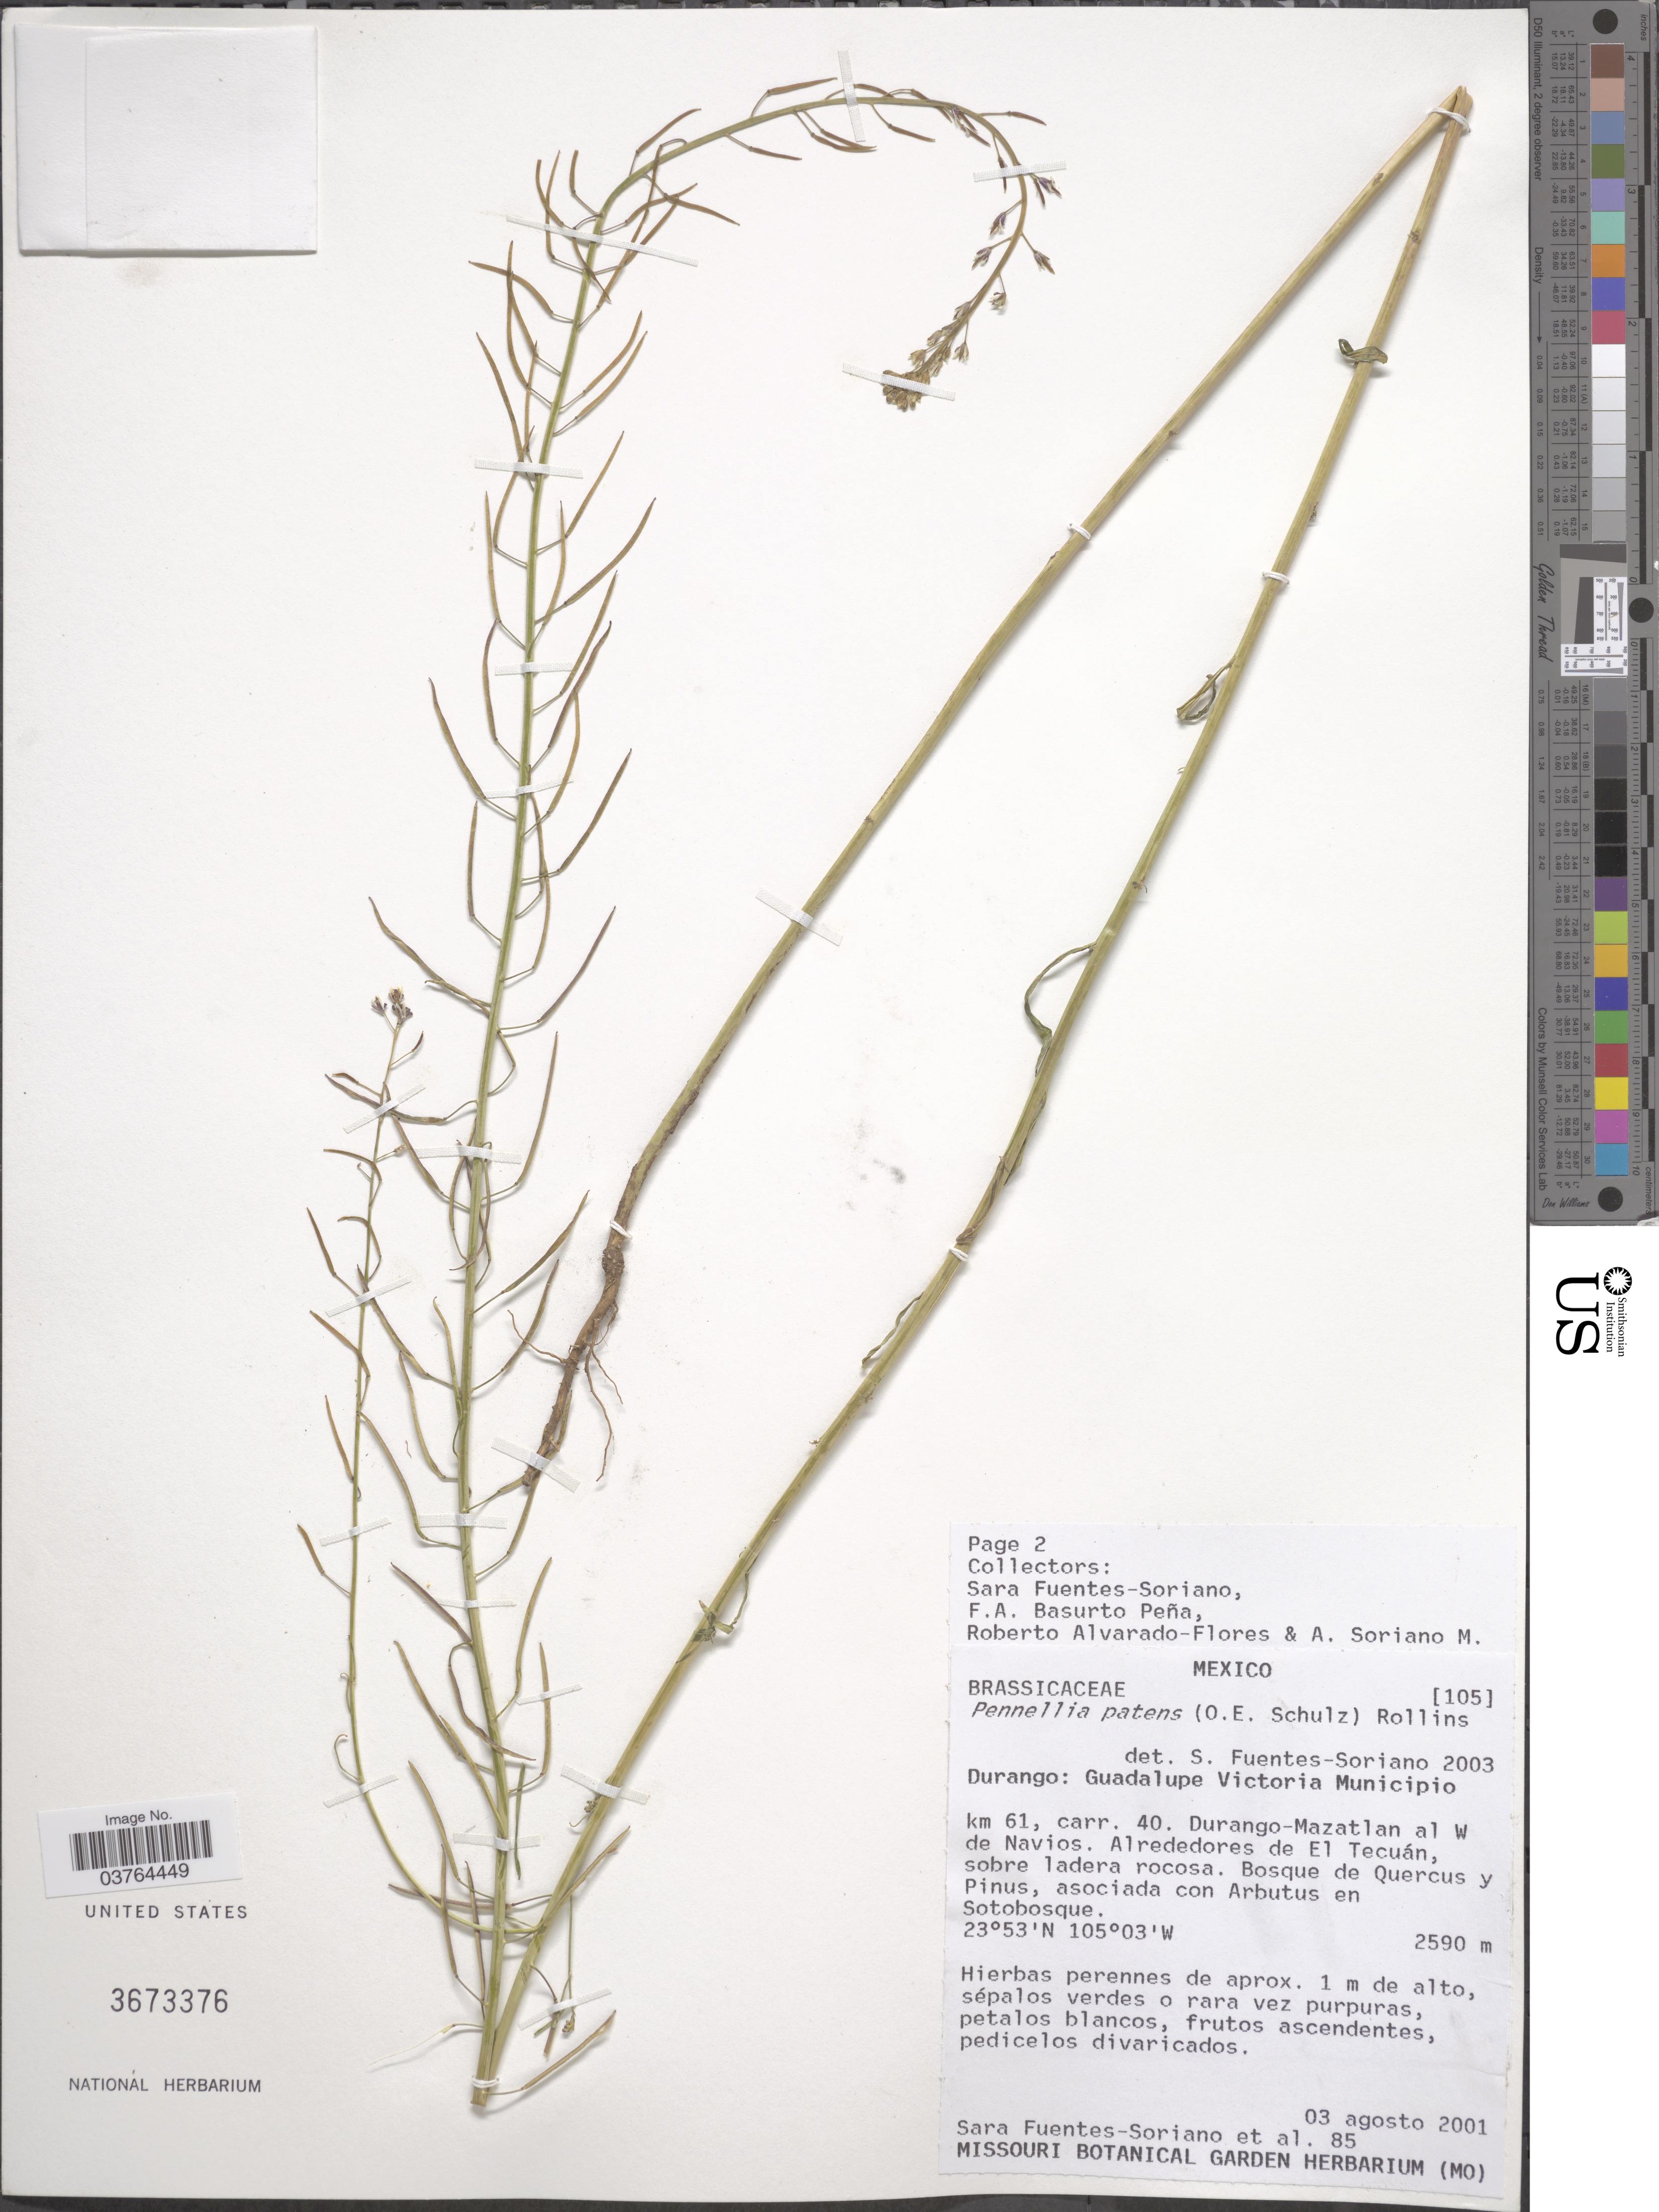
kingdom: Plantae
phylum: Tracheophyta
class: Magnoliopsida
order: Brassicales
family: Brassicaceae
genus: Pennellia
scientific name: Pennellia patens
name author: (O.E. Schulz) Rollins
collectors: S. Fuentes-Soriano, F. Basurto, R. Alvarado & A. Soriano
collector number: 85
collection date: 2001-08-03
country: Mexico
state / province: Durango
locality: Guadalupe Victoria Municipio. km 61, carr. 40. Durango-Mazatlan al W de Navios. Alrededores de El Tecuán.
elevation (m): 2590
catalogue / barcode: US 3673376